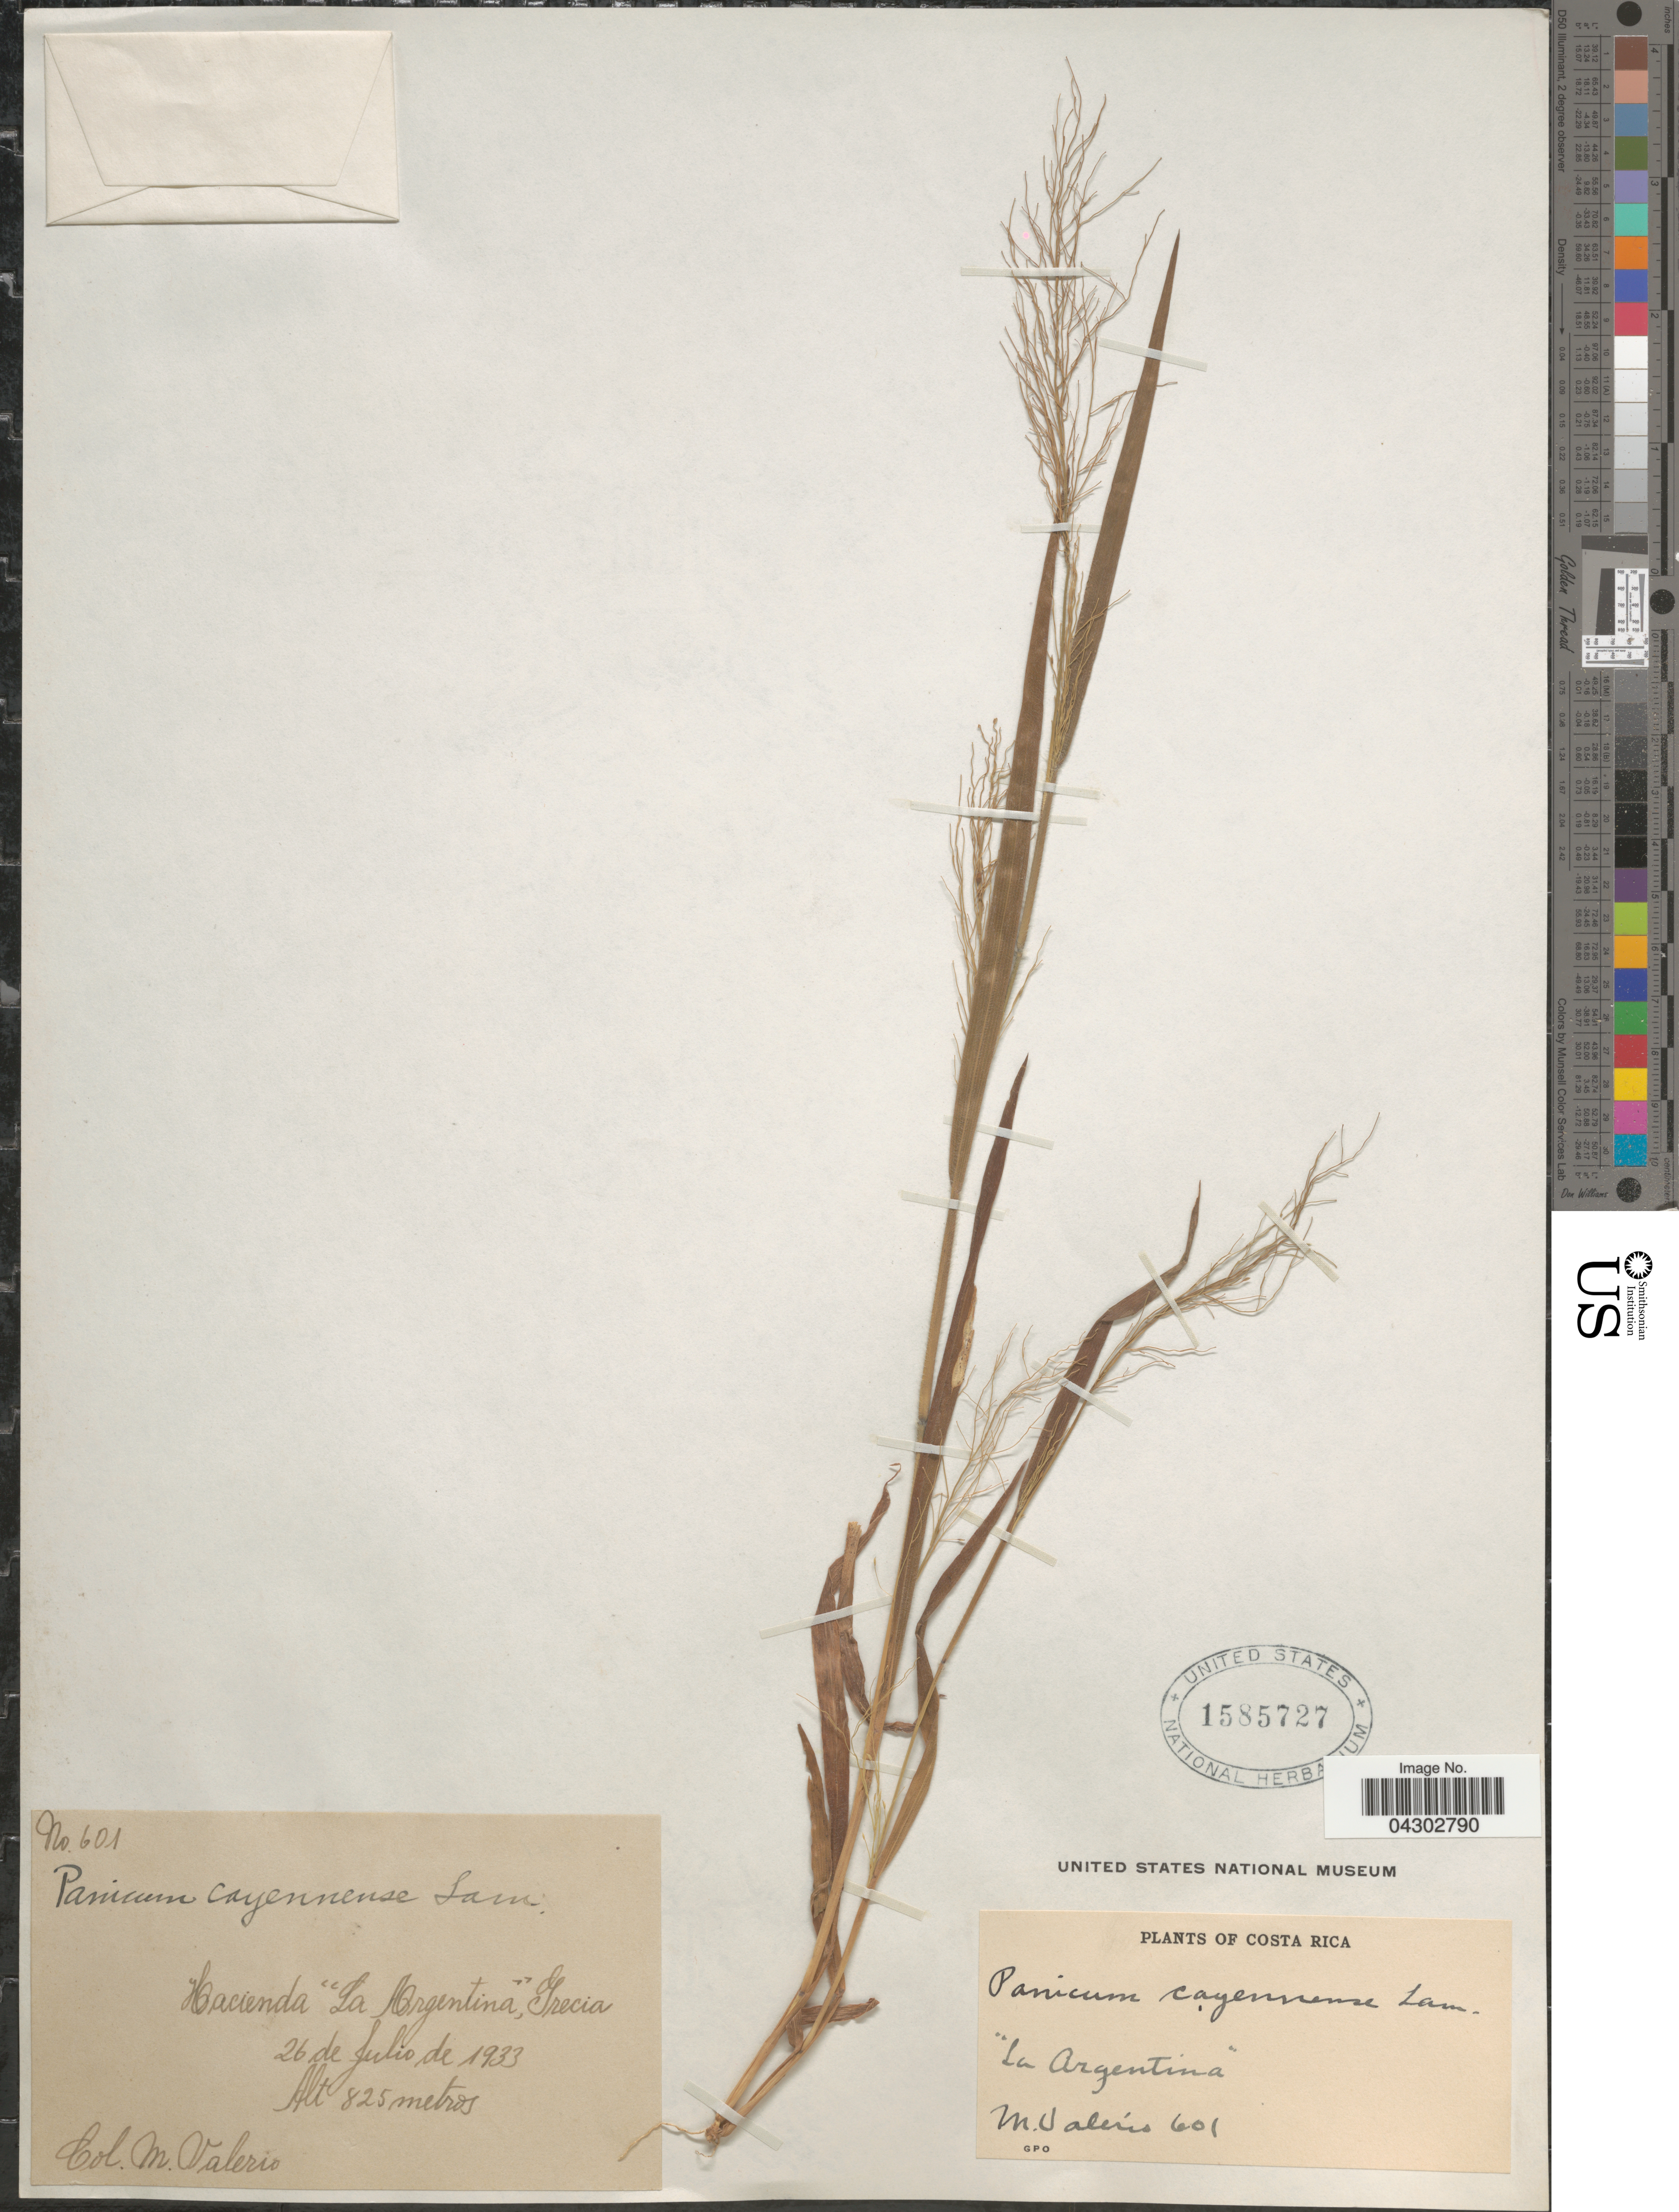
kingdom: Plantae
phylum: Tracheophyta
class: Liliopsida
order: Poales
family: Poaceae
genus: Panicum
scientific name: Panicum cayennense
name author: Lam.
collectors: M. Valerio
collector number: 601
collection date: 1933-07-26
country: Costa Rica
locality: Hacienda "La Argentina", Grecia.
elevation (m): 825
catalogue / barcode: US 1585727